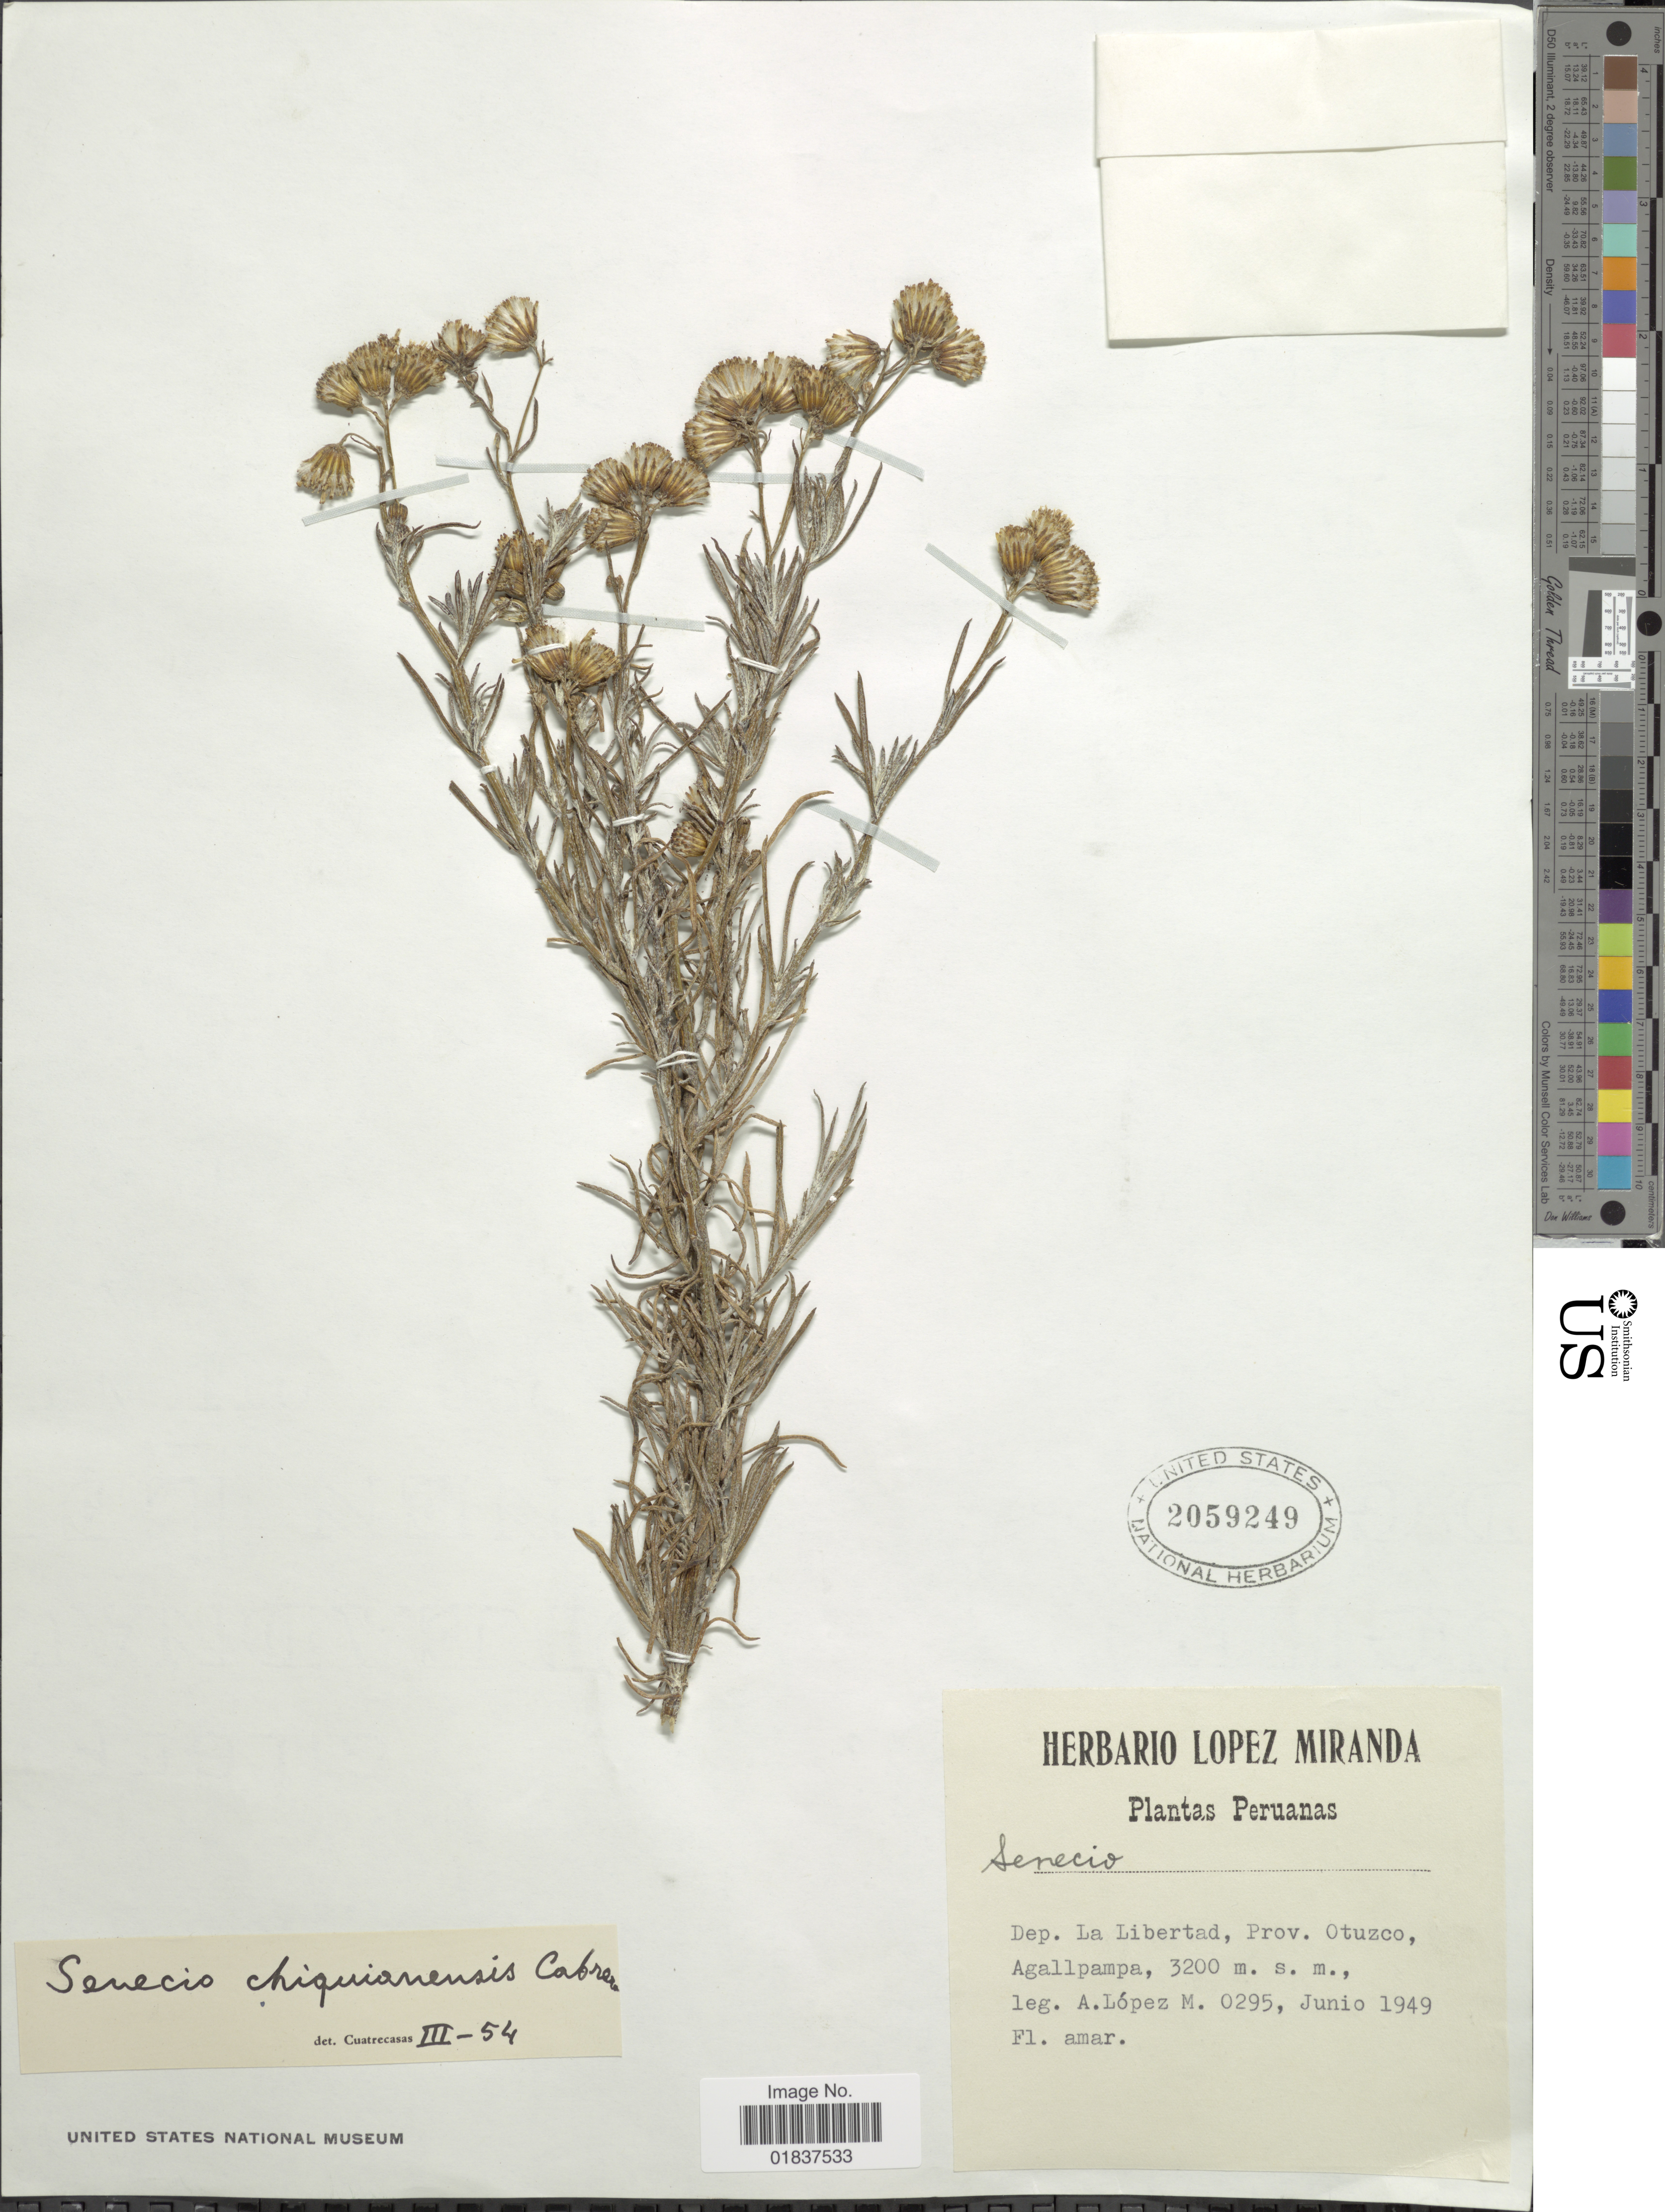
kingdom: Plantae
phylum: Tracheophyta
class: Magnoliopsida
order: Asterales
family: Asteraceae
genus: Senecio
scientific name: Senecio chiquianensis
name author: Cabrera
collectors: A. López M.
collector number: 0295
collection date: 1949-06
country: Peru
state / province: La Libertad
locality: Dept. La Libertad, Prov. Otuzco, Agallpampa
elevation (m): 3200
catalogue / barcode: US 2059249